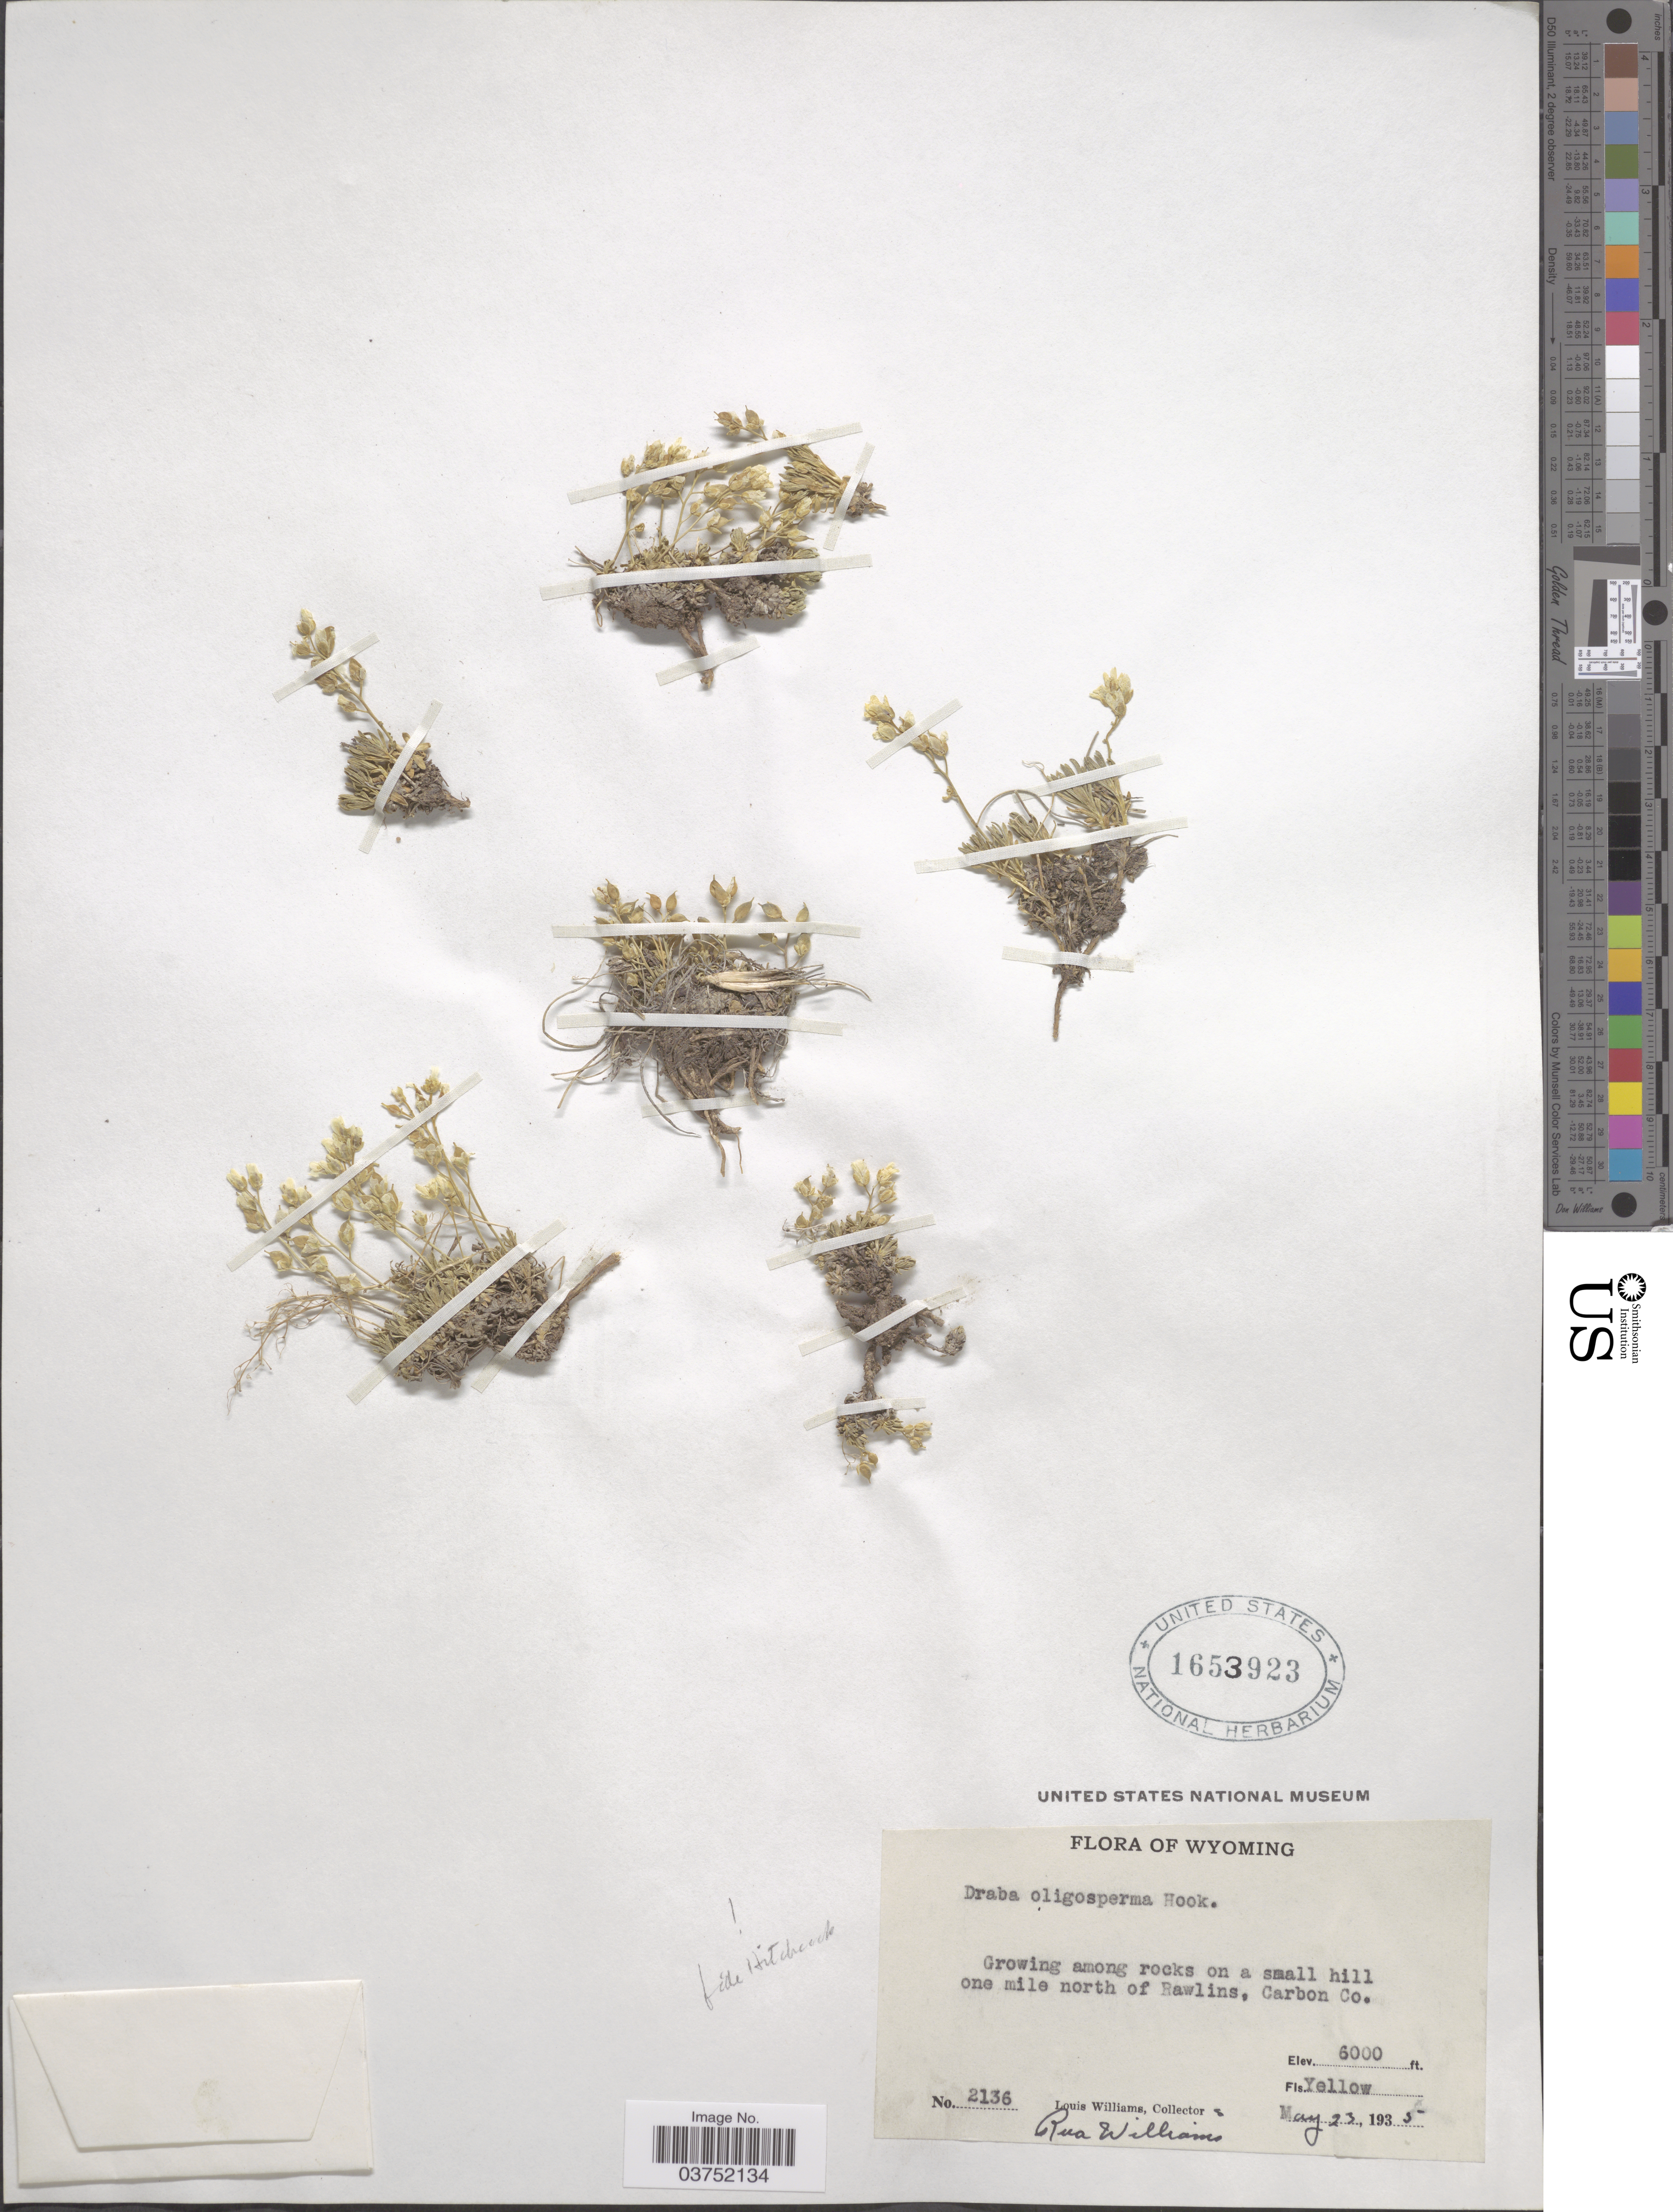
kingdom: Plantae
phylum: Tracheophyta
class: Magnoliopsida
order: Brassicales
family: Brassicaceae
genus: Draba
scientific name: Draba oligosperma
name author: Hook.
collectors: L. G. Williams & R. P. Williams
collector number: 2136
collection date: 1935-05-23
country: United States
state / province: Wyoming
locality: Growing among rocks on a small hill one mile north of Rawlins, Carbon Co.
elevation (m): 1829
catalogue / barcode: US 1653923